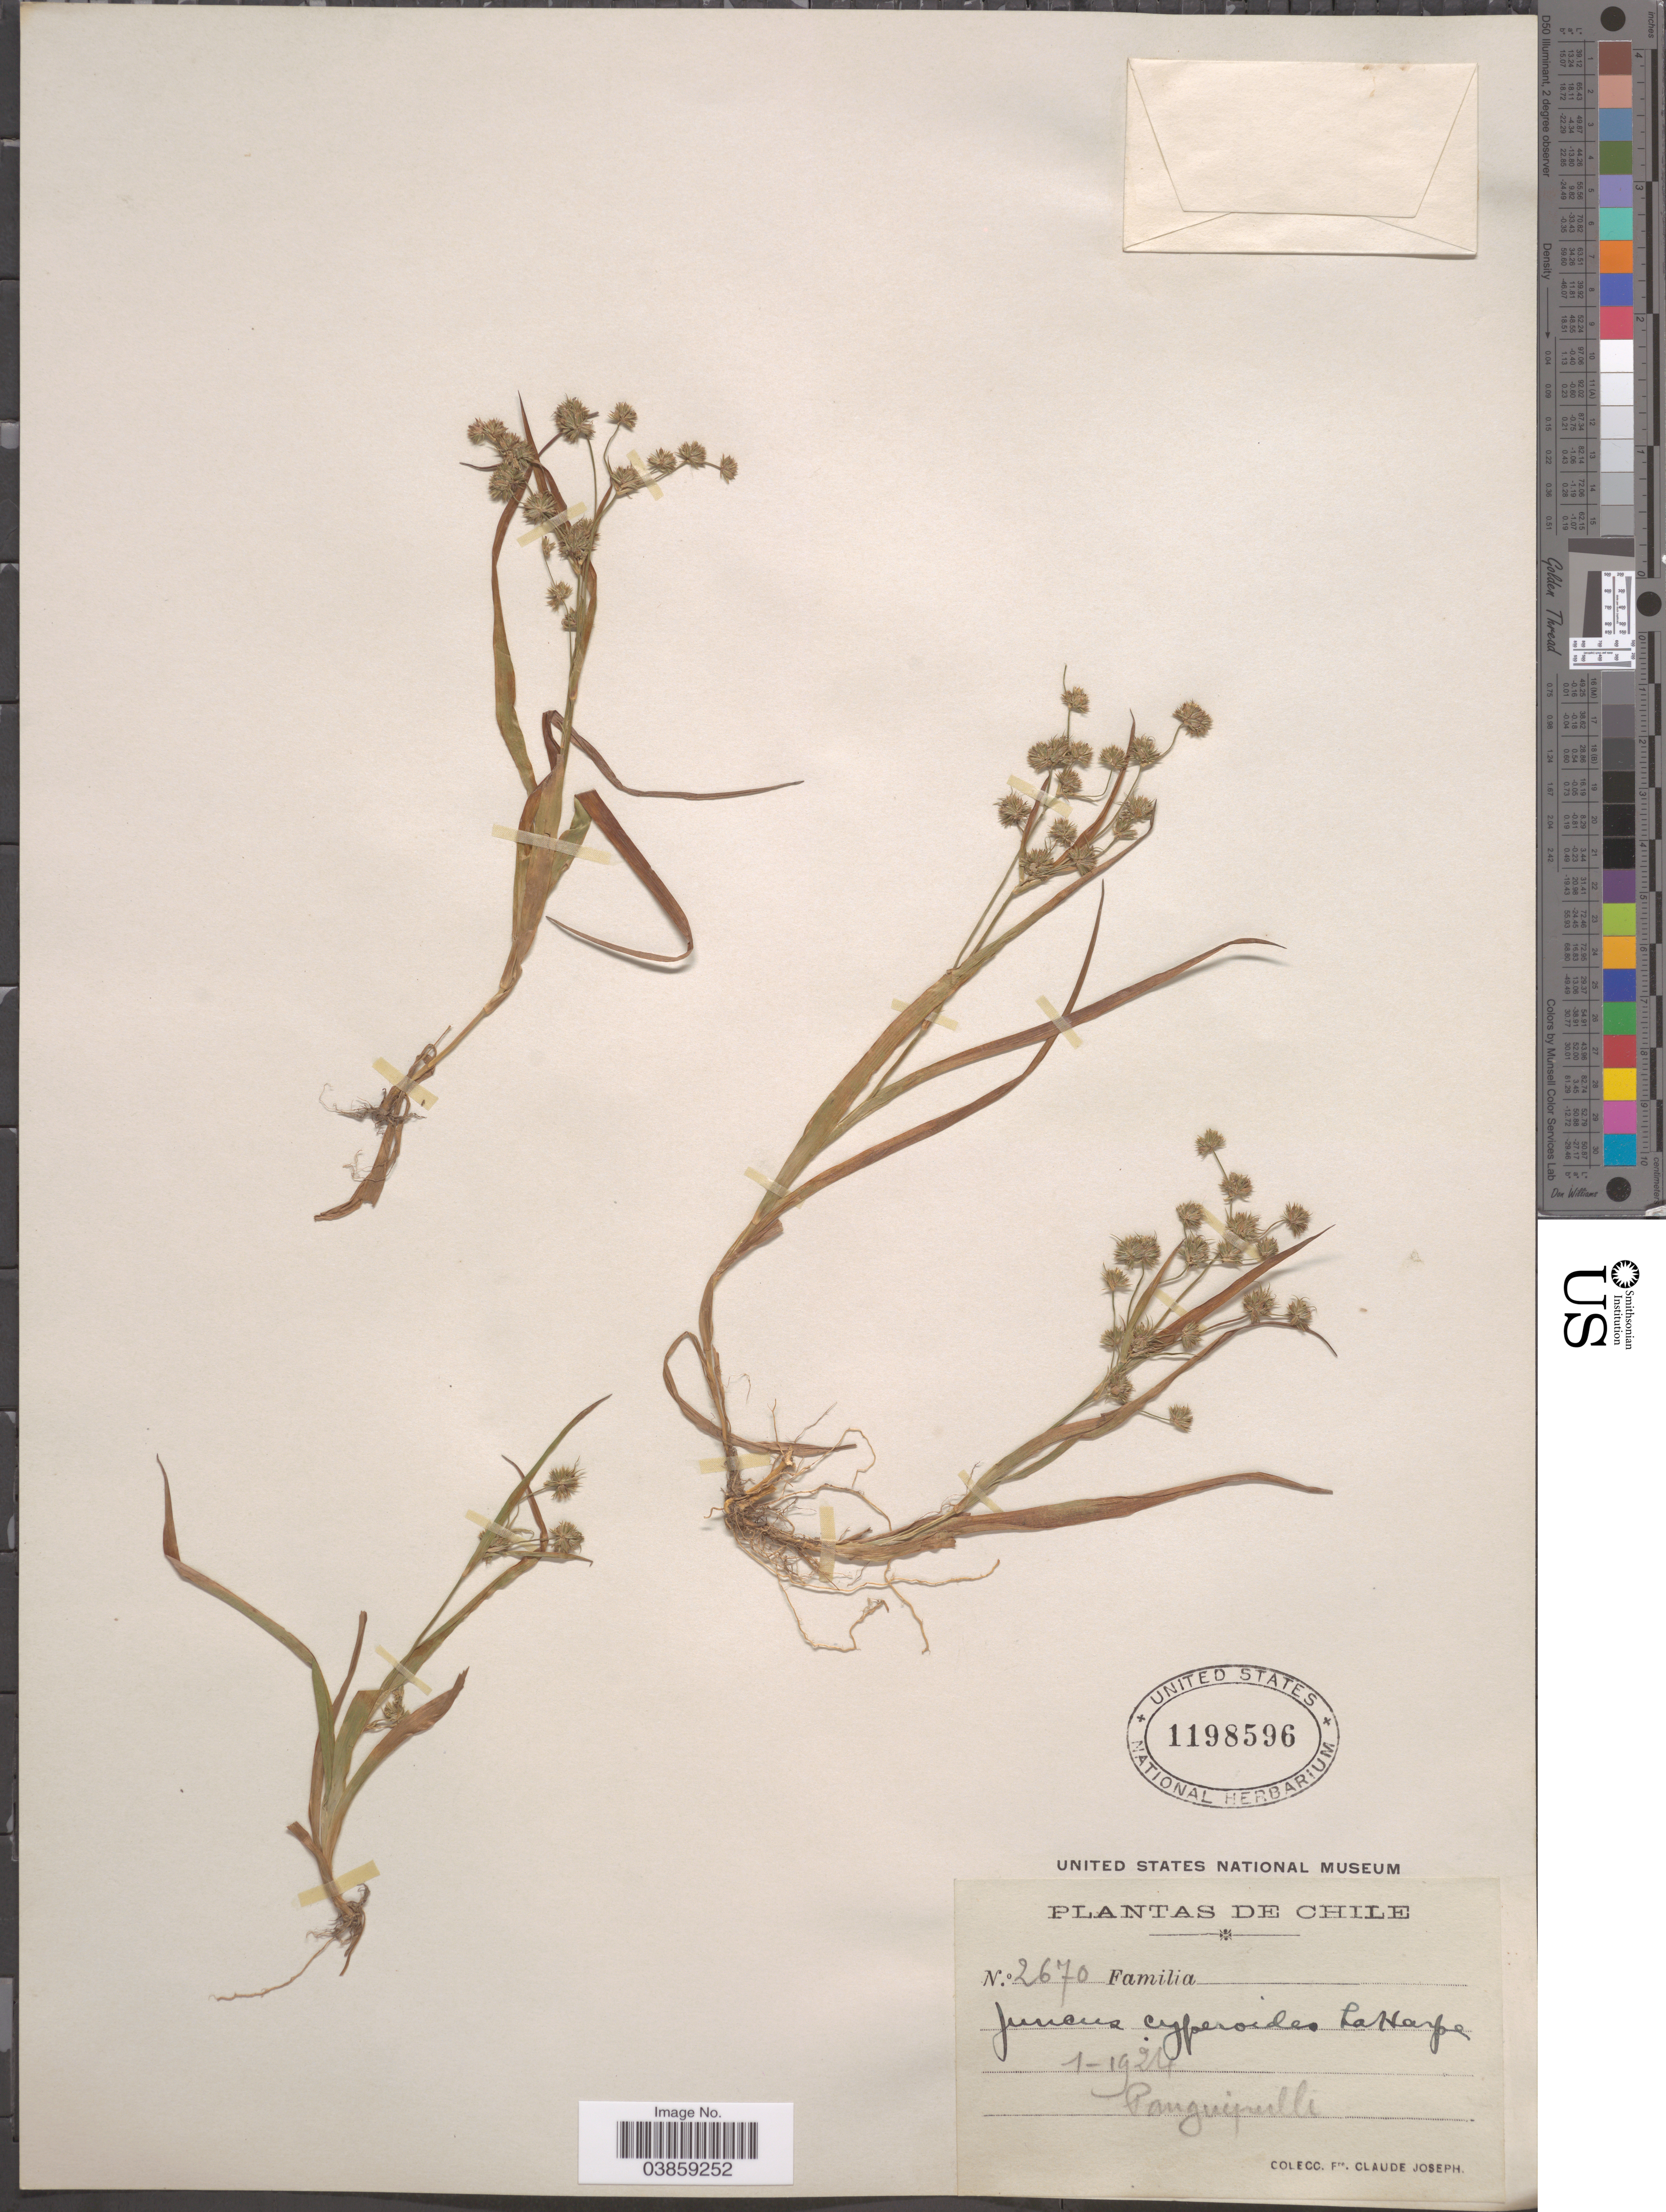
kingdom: Plantae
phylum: Tracheophyta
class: Liliopsida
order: Poales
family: Juncaceae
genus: Juncus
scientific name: Juncus cyperoides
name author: Laharpe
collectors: Bro. Claude-Joseph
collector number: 2670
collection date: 1924-01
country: Chile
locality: Panguipulli.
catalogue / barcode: US 1198596